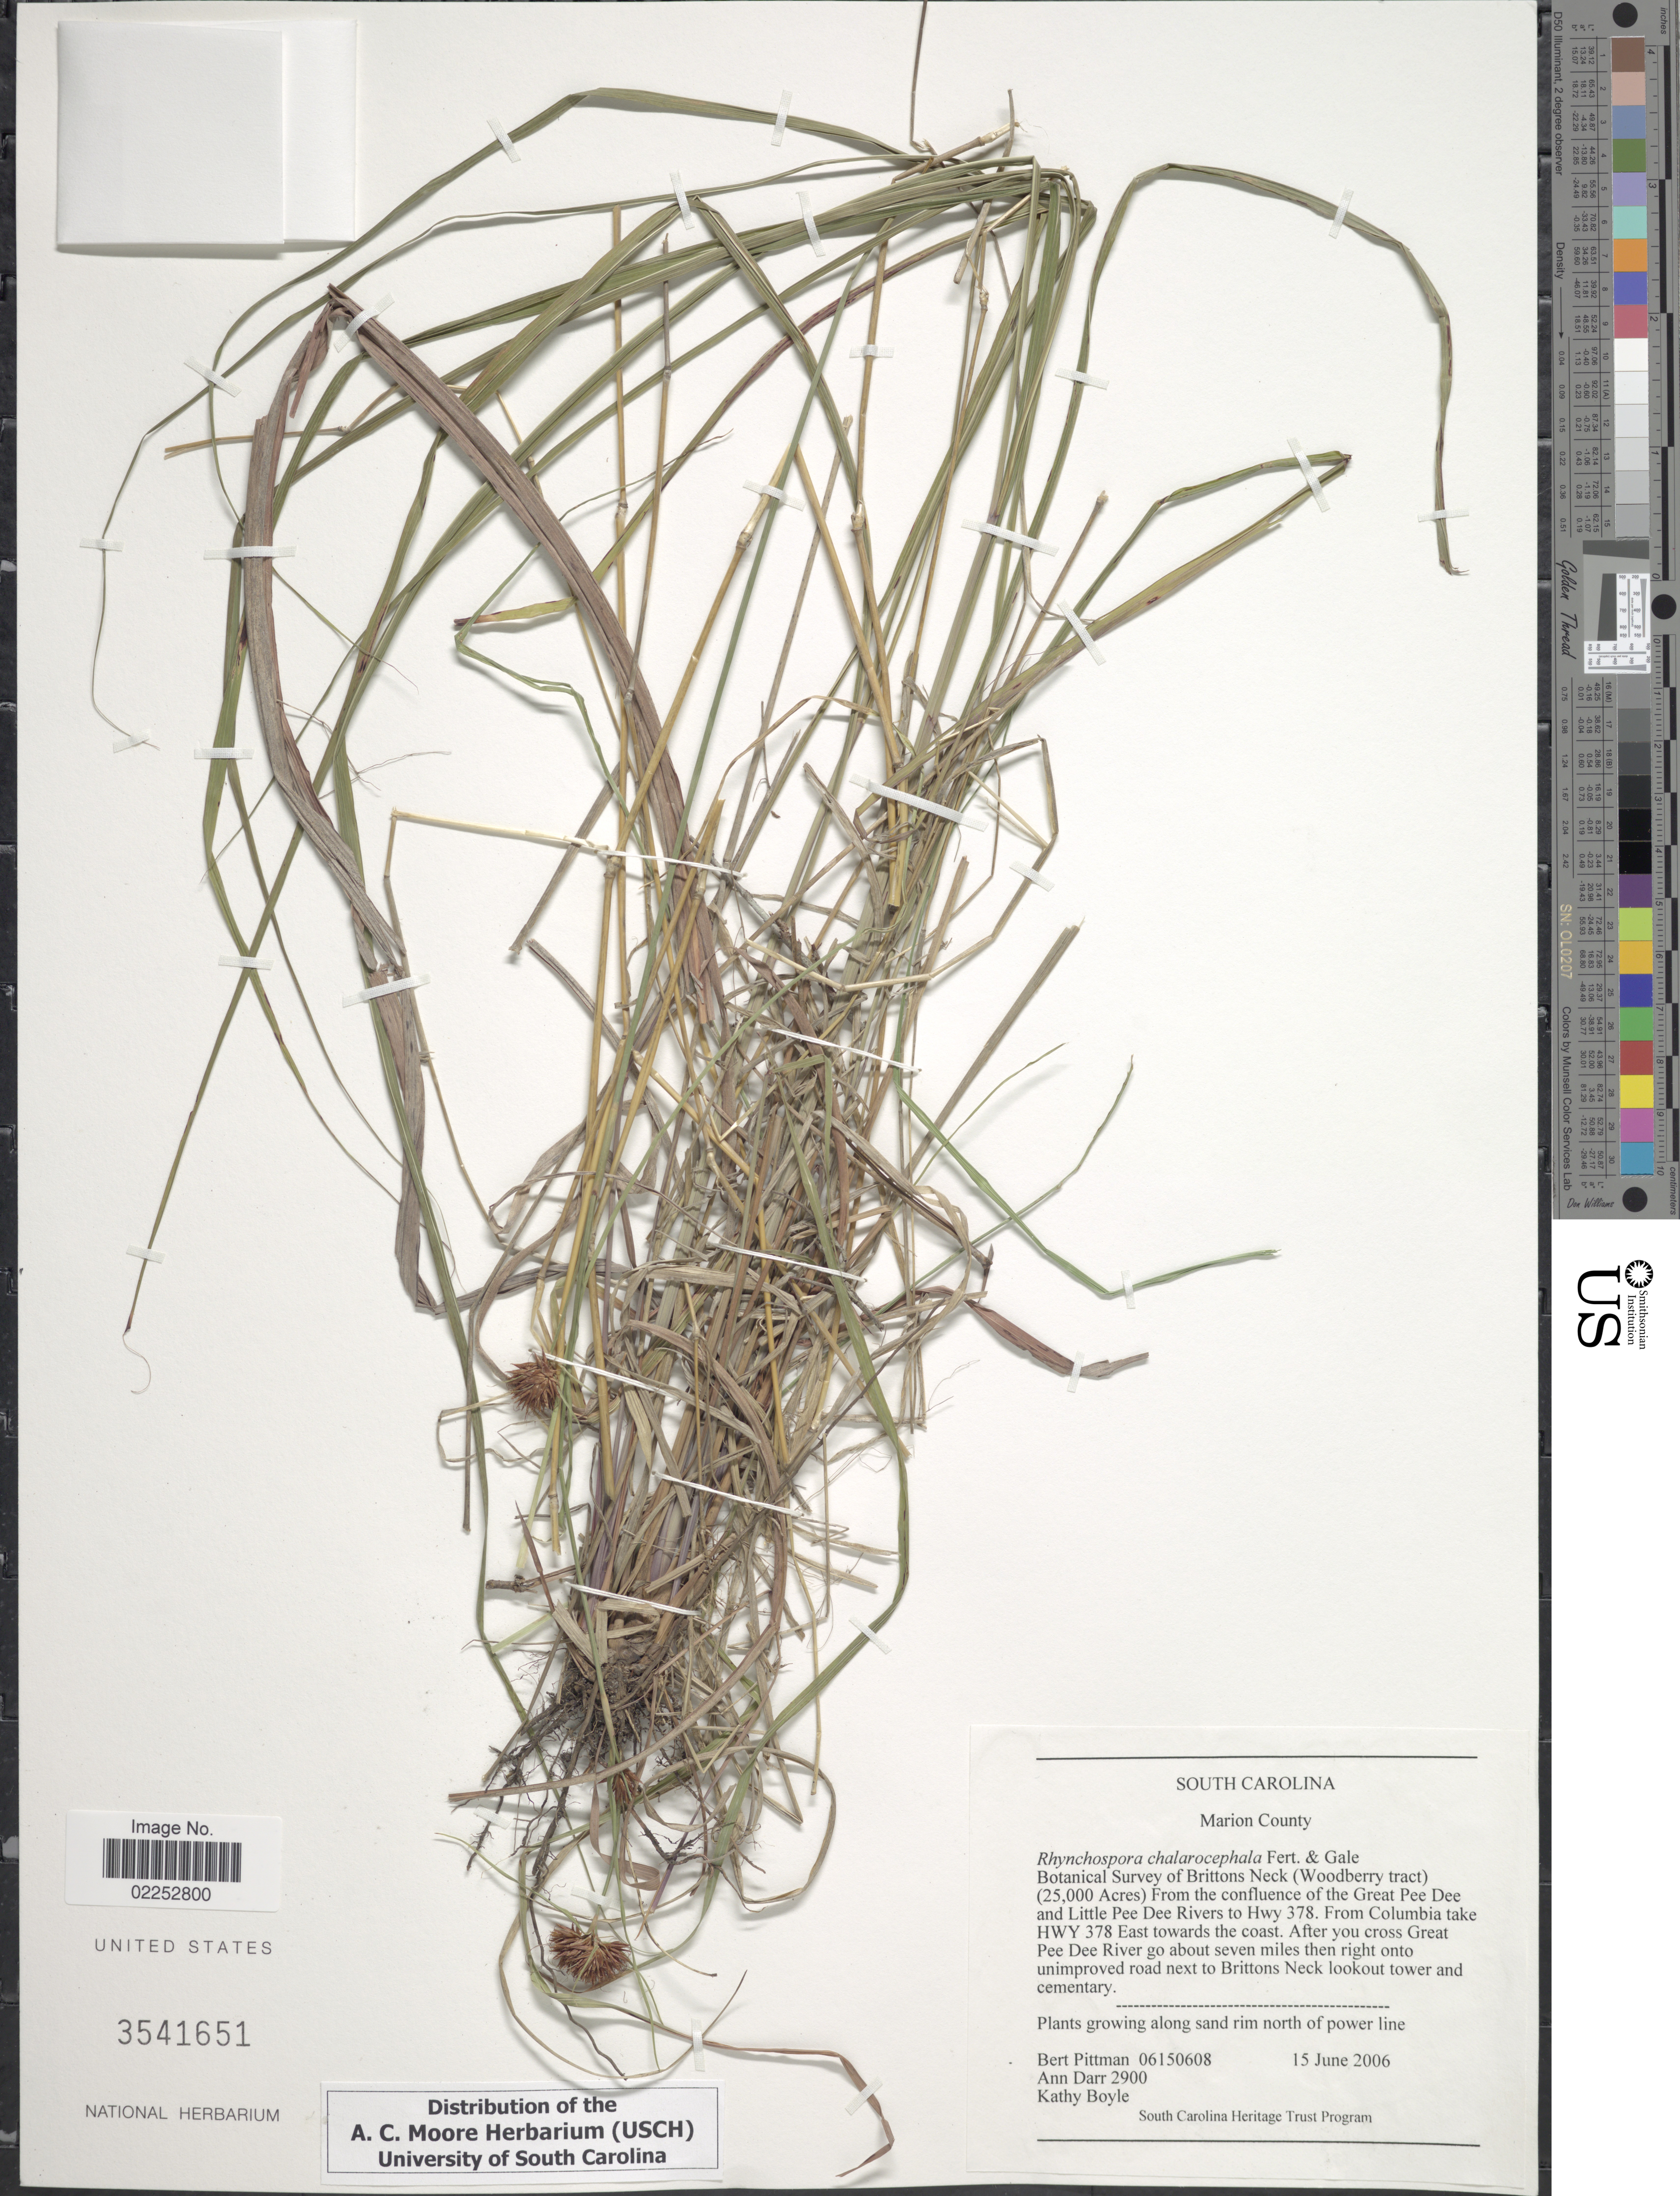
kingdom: Plantae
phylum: Tracheophyta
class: Liliopsida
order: Poales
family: Cyperaceae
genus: Rhynchospora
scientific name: Rhynchospora chalarocephala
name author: Fernald & Gale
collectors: B. Pittman, A. Darr & K. Boyle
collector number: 06150608/2900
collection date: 2006-06-15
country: United States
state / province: South Carolina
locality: Marion County. Brittons Neck (Woodbury tract) From the confluence of the Great Pee Dee and Little Pee Dee Rivers to Hwy 378. From Columbia take HWY 378 East towards the coast. After you cross Great Pee Dee River go about seven miles then right onto unimproved road next to Brittons Neck lookout tower and cemetery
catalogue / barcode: US 3541651